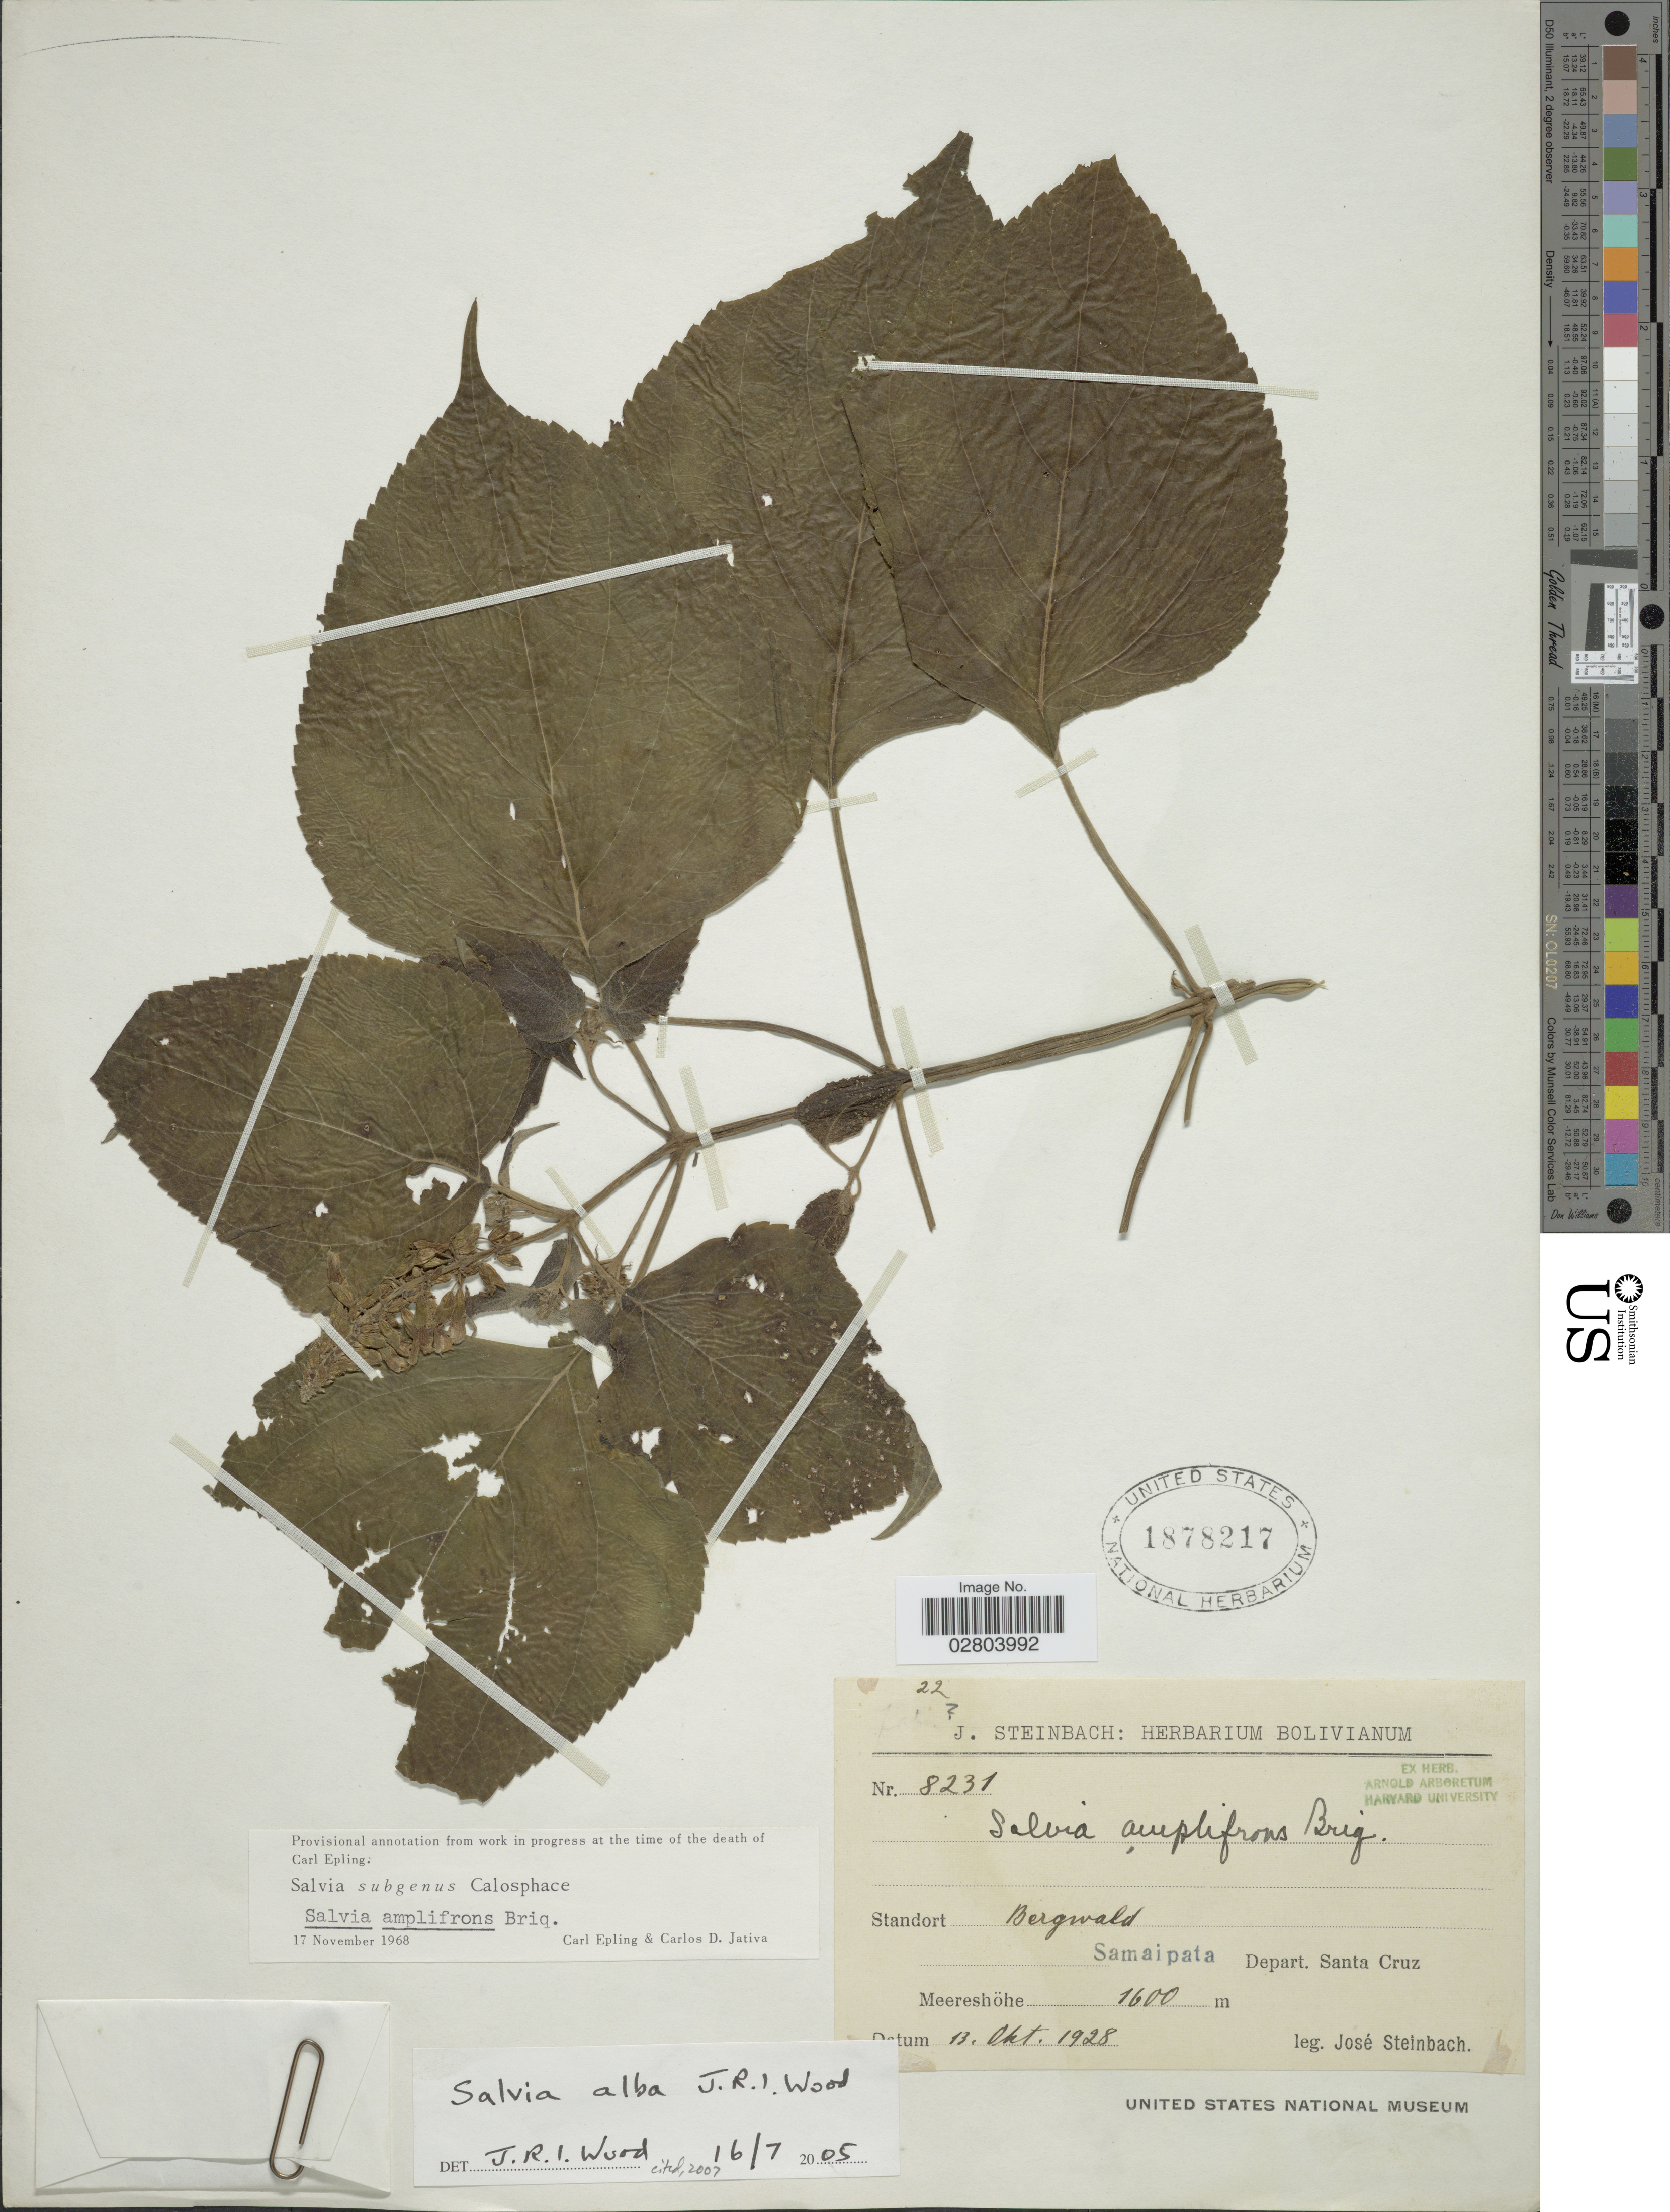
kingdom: Plantae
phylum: Tracheophyta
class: Magnoliopsida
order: Lamiales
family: Lamiaceae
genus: Salvia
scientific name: Salvia alba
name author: J.R.I. Wood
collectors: J. Steinbach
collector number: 8231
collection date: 1928-10-13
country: Bolivia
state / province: Santa Cruz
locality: Standort Bergwald. Samaipata Depart. Santa Cruz.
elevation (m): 1600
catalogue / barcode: US 1878217